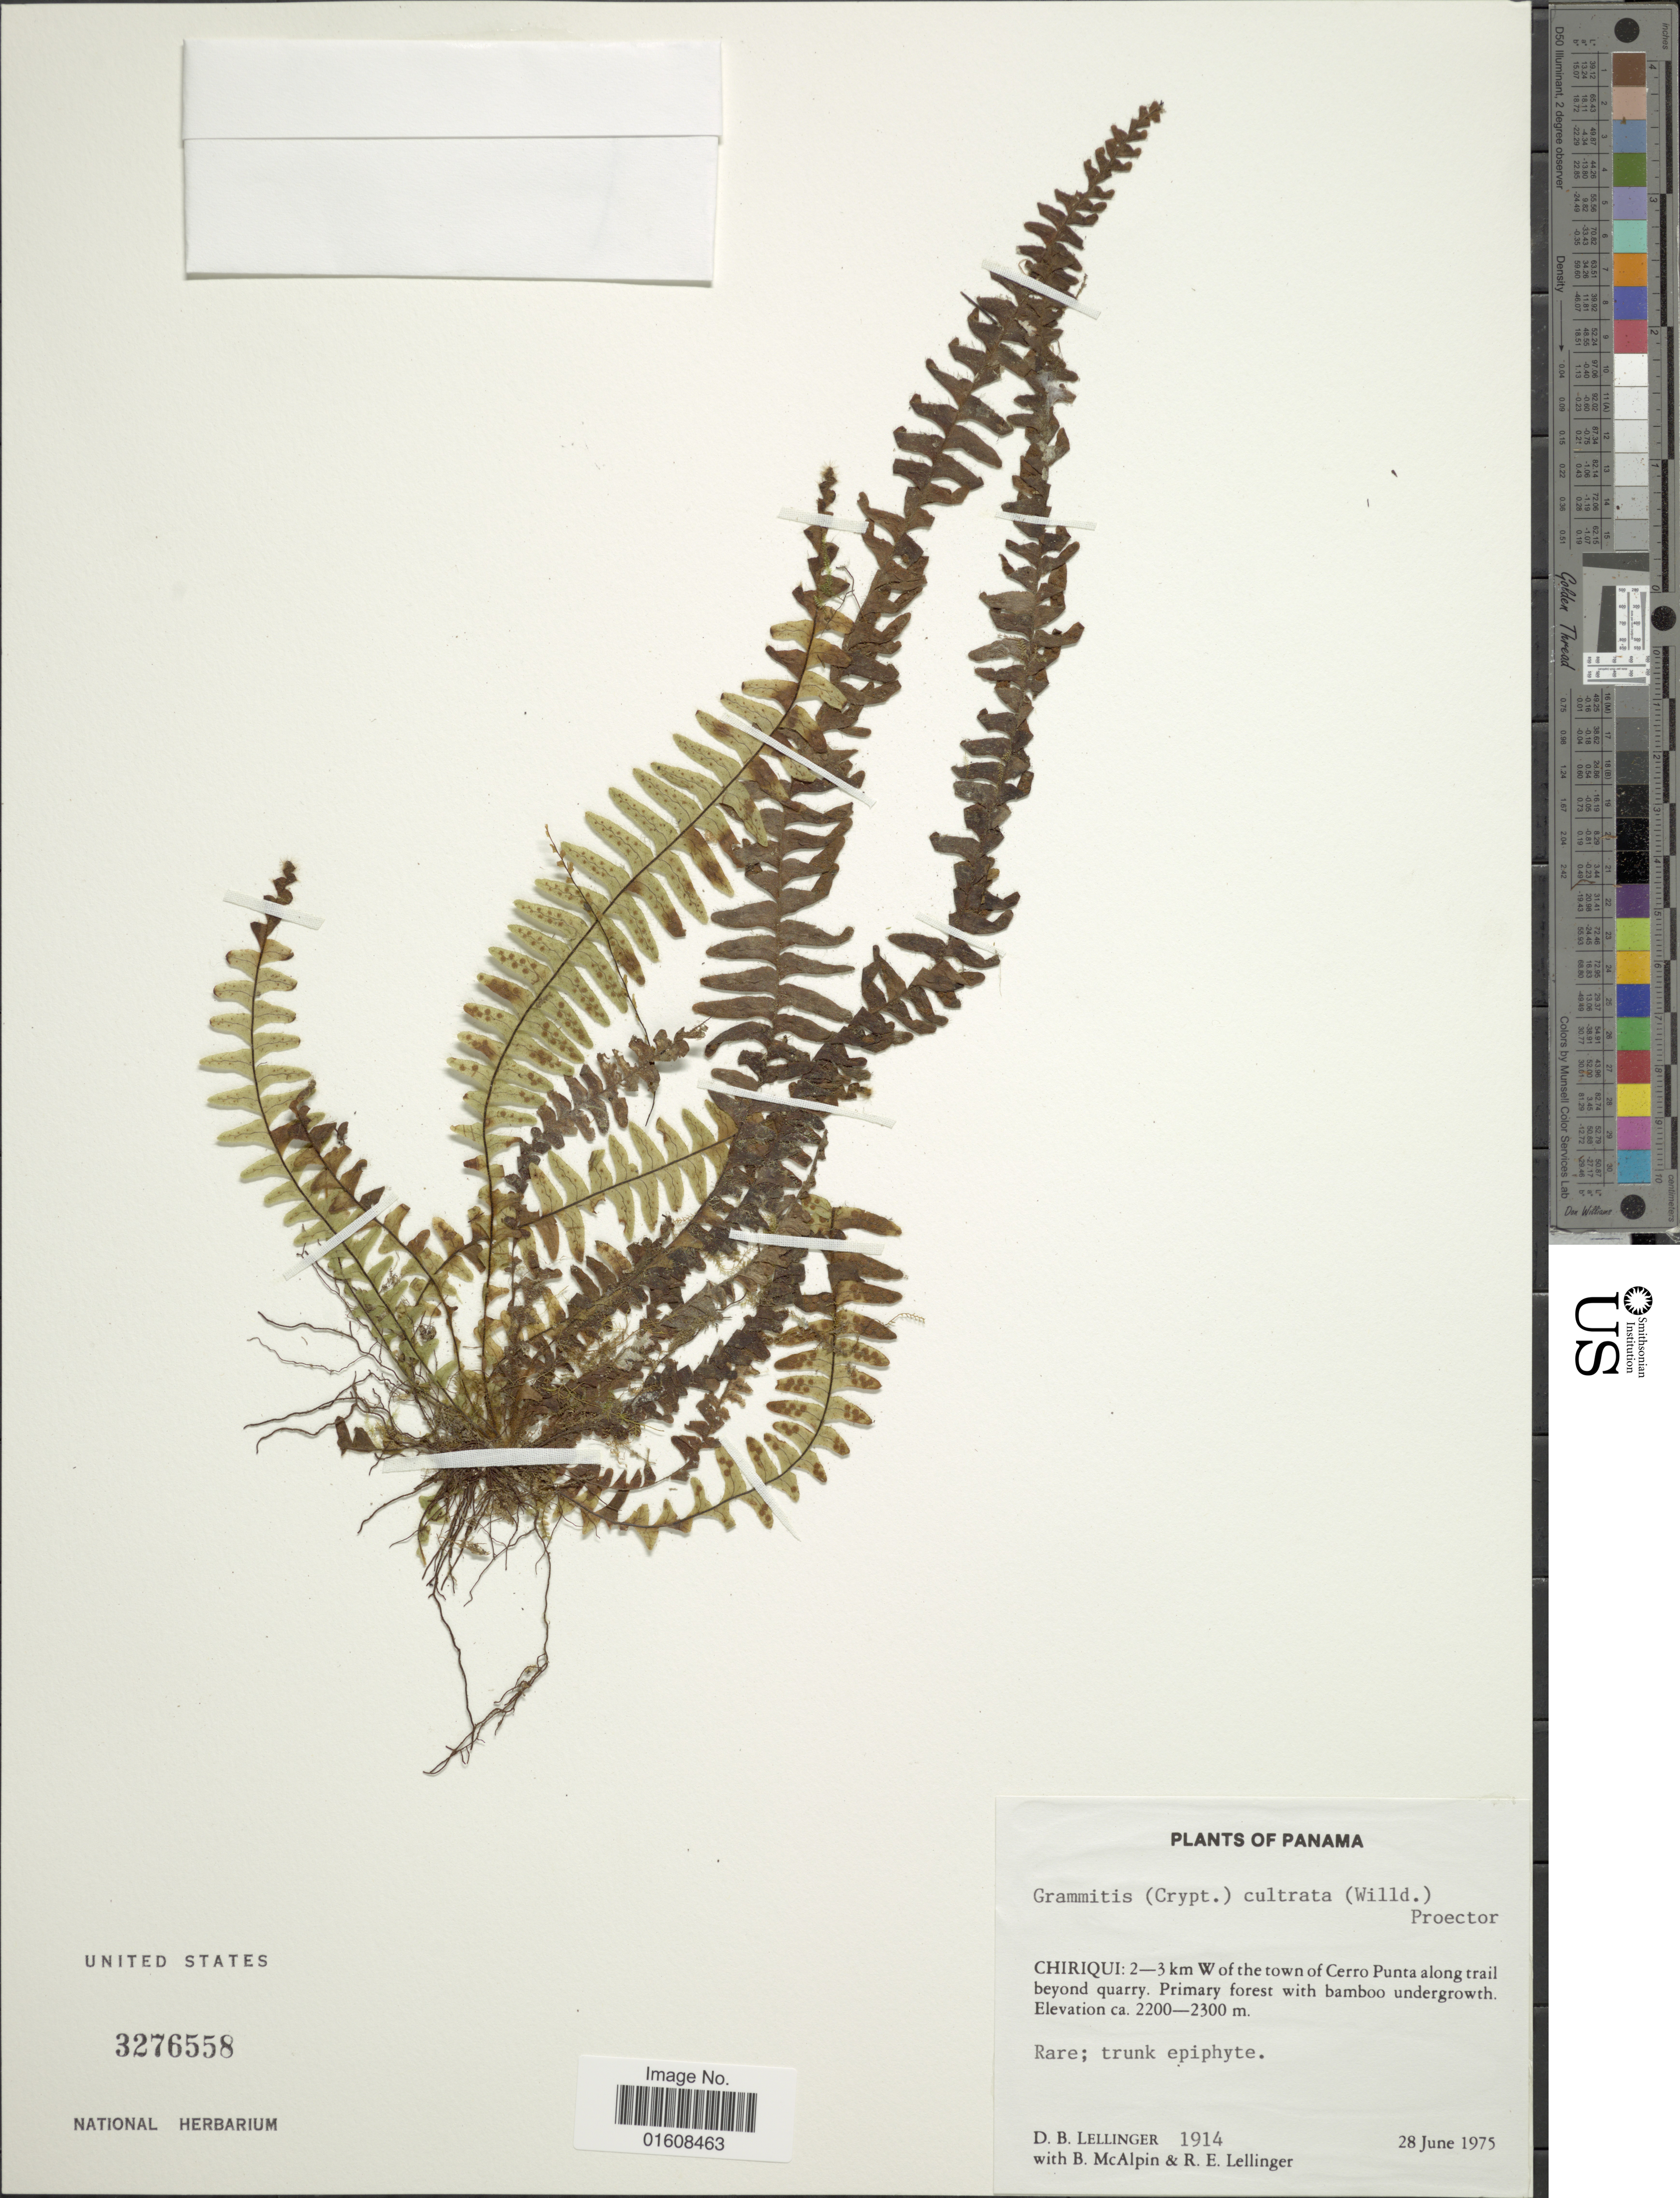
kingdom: Plantae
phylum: Tracheophyta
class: Polypodiopsida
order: Polypodiales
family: Polypodiaceae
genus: Alansmia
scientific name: Alansmia cultrata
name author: (Bory ex Willd.) Moguel & M. Kessler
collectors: D. B. Lellinger, B. McAlpin & R. E. Lellinger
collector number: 1914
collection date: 1975-06-28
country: Panama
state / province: Chiriqui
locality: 2-3 km W of the town of Cerro Punta along trail beyond quarry. Primary forest with bamboo undergrowth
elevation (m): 2200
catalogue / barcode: US 3276558